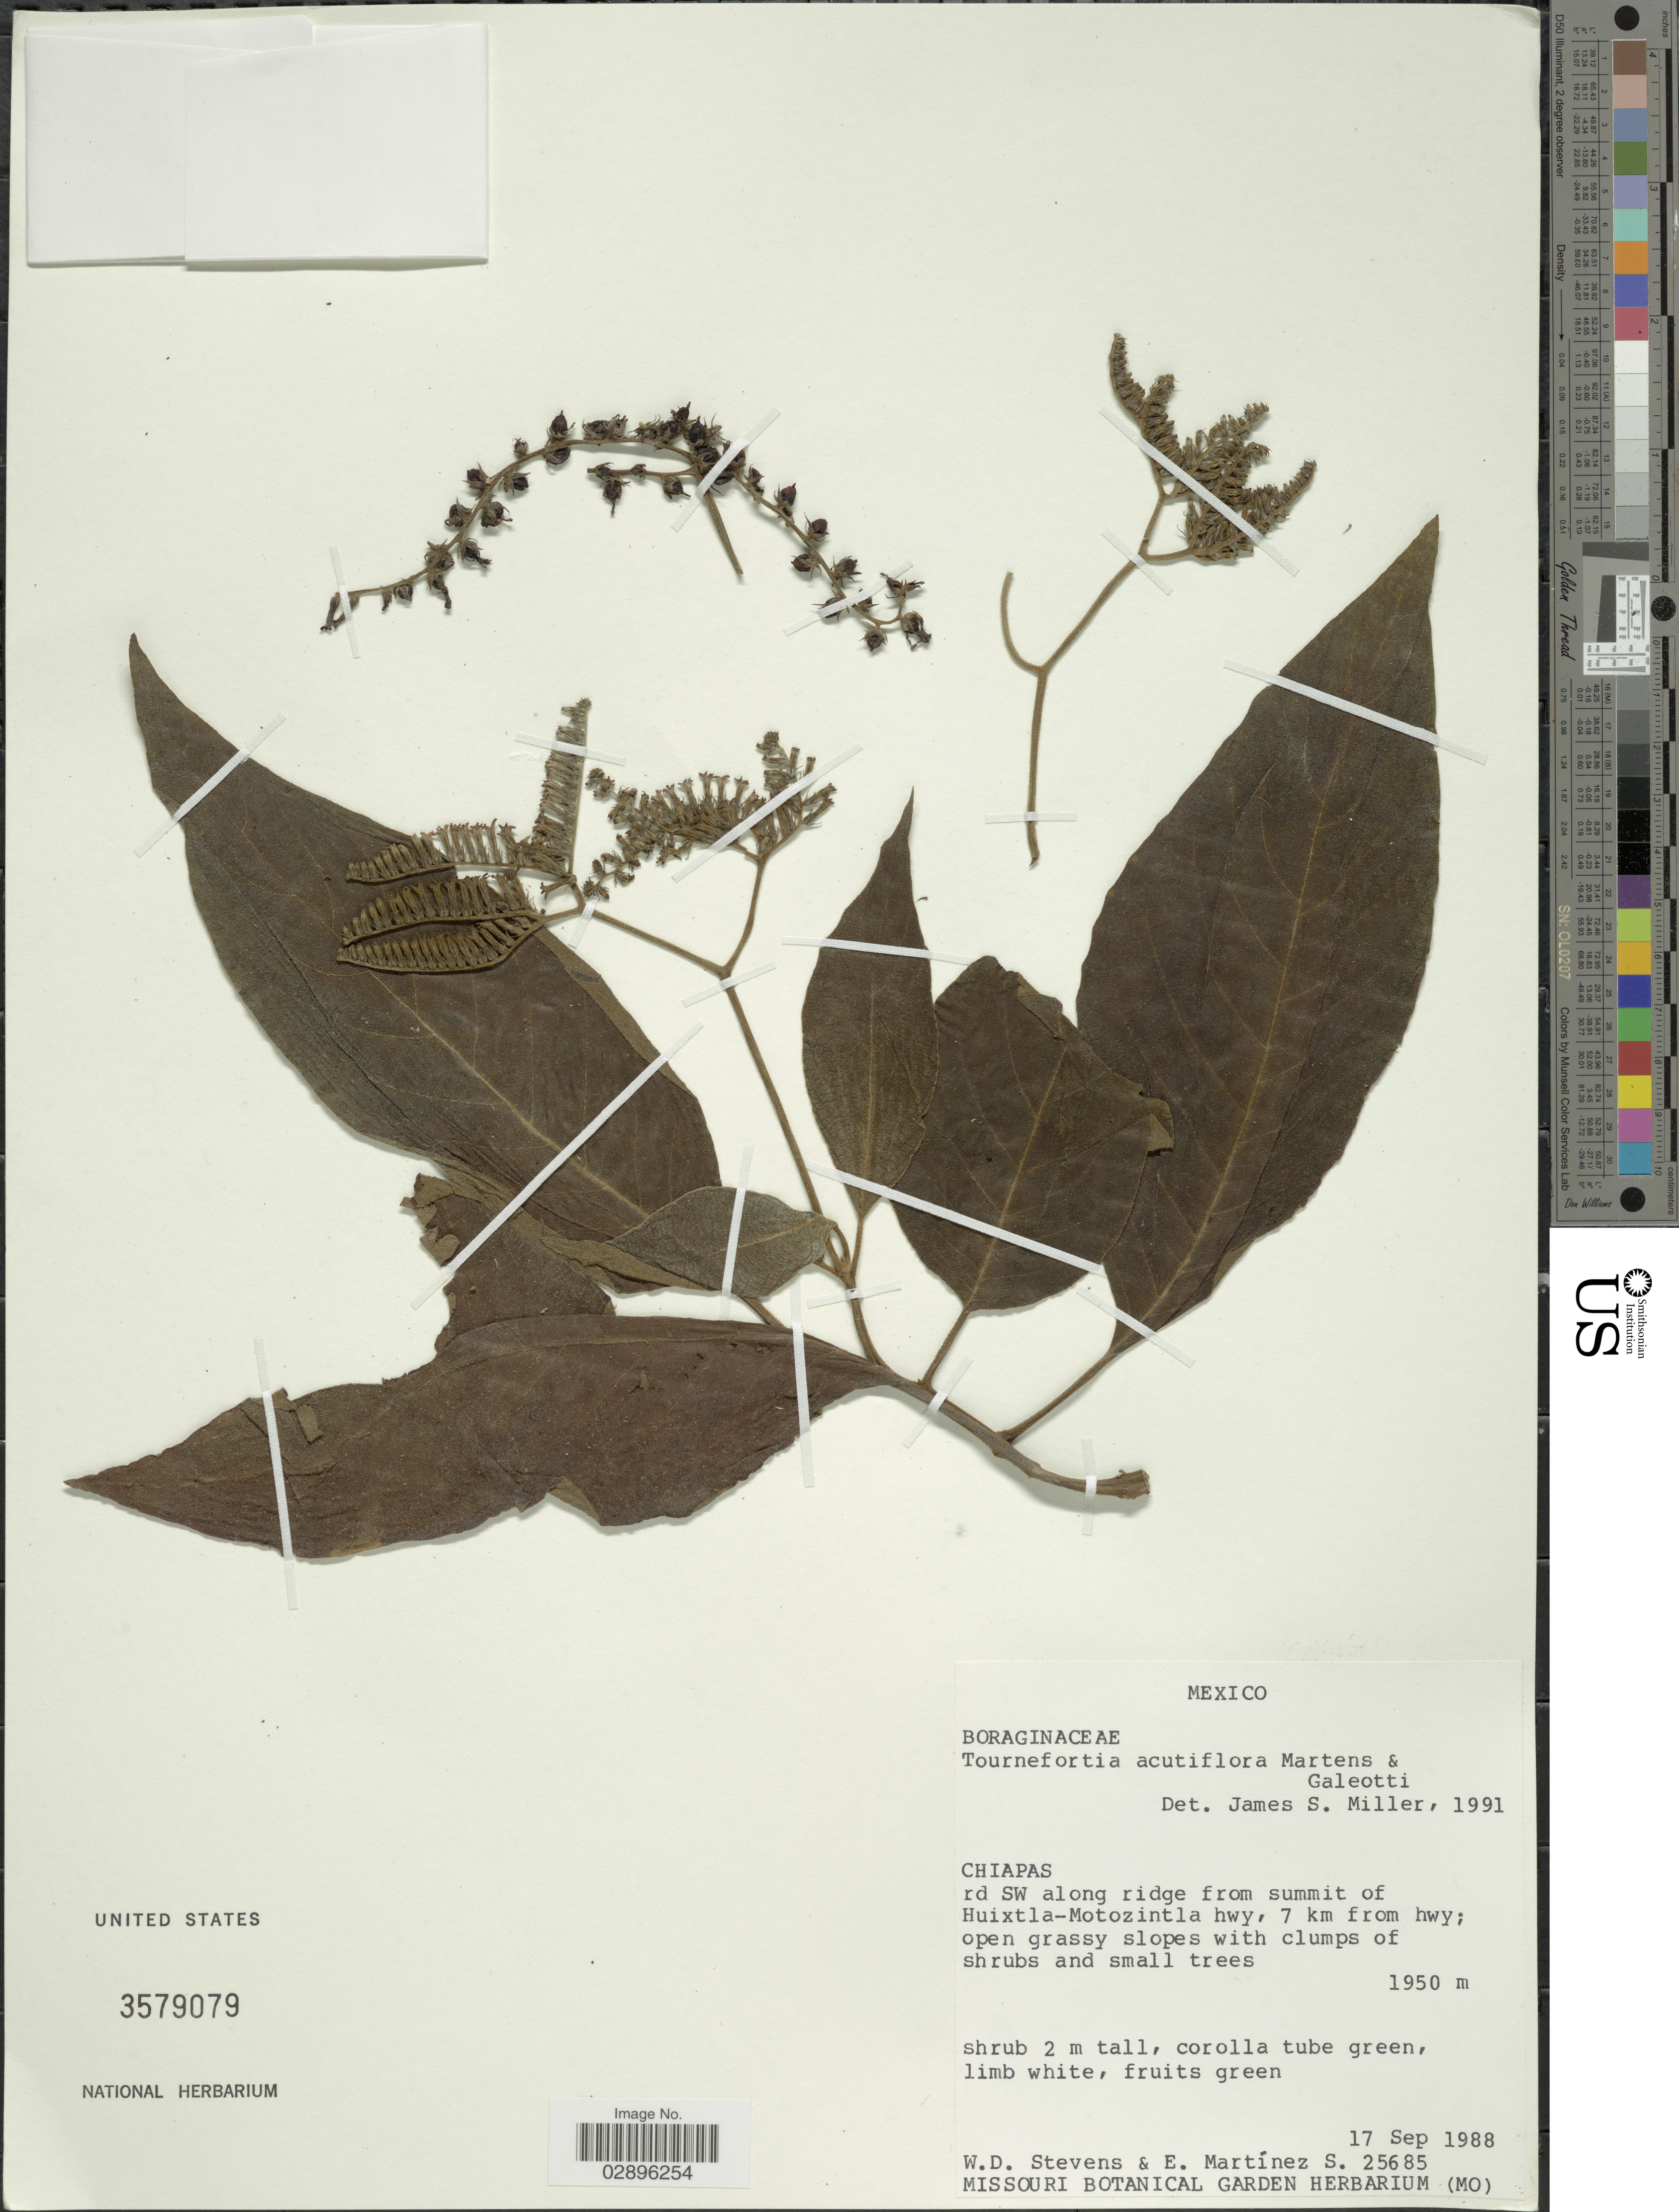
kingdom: Plantae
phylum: Tracheophyta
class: Magnoliopsida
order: Boraginales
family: Heliotropiaceae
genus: Tournefortia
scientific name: Tournefortia acutiflora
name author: M. Martens & Galeotti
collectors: W. D. Stevens & E. M. Martínez S.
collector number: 25685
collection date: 1988-09-17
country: Mexico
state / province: Chiapas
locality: Rd SW along ridge from summit of Huixtla-Motozintla hwy, 7 km from hwy.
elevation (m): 1950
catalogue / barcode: US 3579079